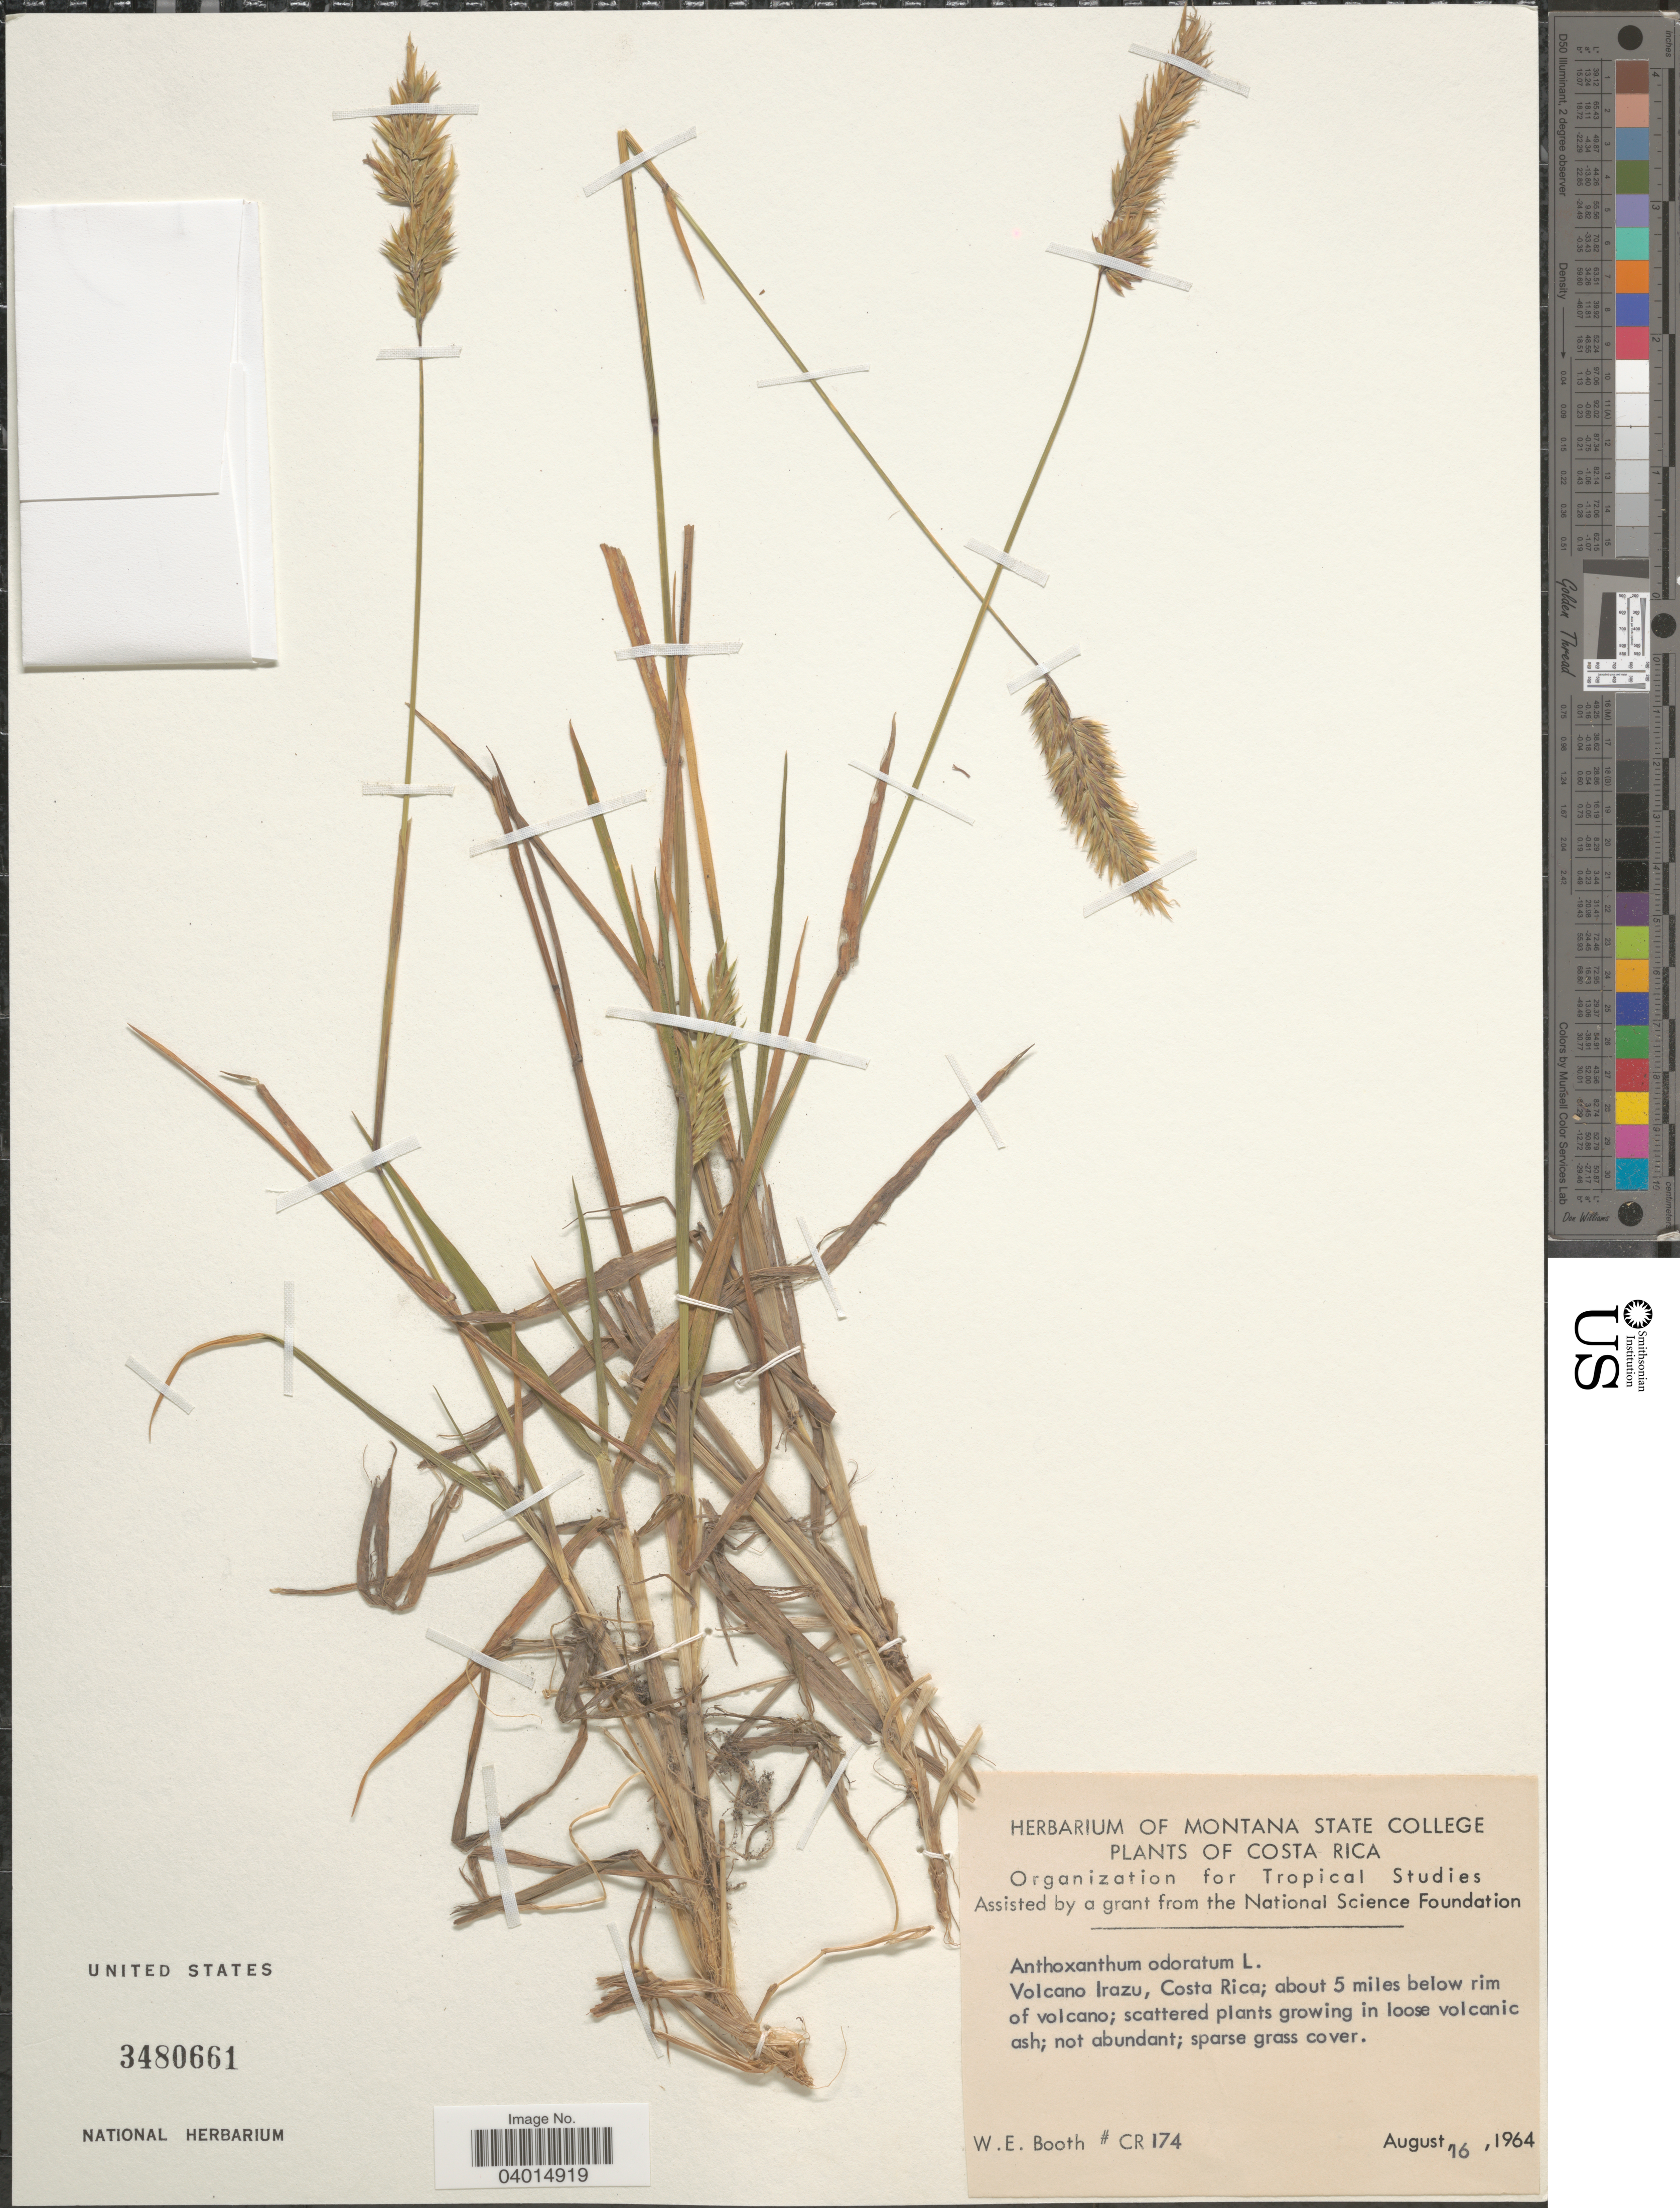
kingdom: Plantae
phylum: Tracheophyta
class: Liliopsida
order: Poales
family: Poaceae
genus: Anthoxanthum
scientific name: Anthoxanthum odoratum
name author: L.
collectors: W. Booth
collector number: CR174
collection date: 1964-08-16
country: Costa Rica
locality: Volcano Irazu; about 5 miles below rim of volcano.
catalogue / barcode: US 3480661